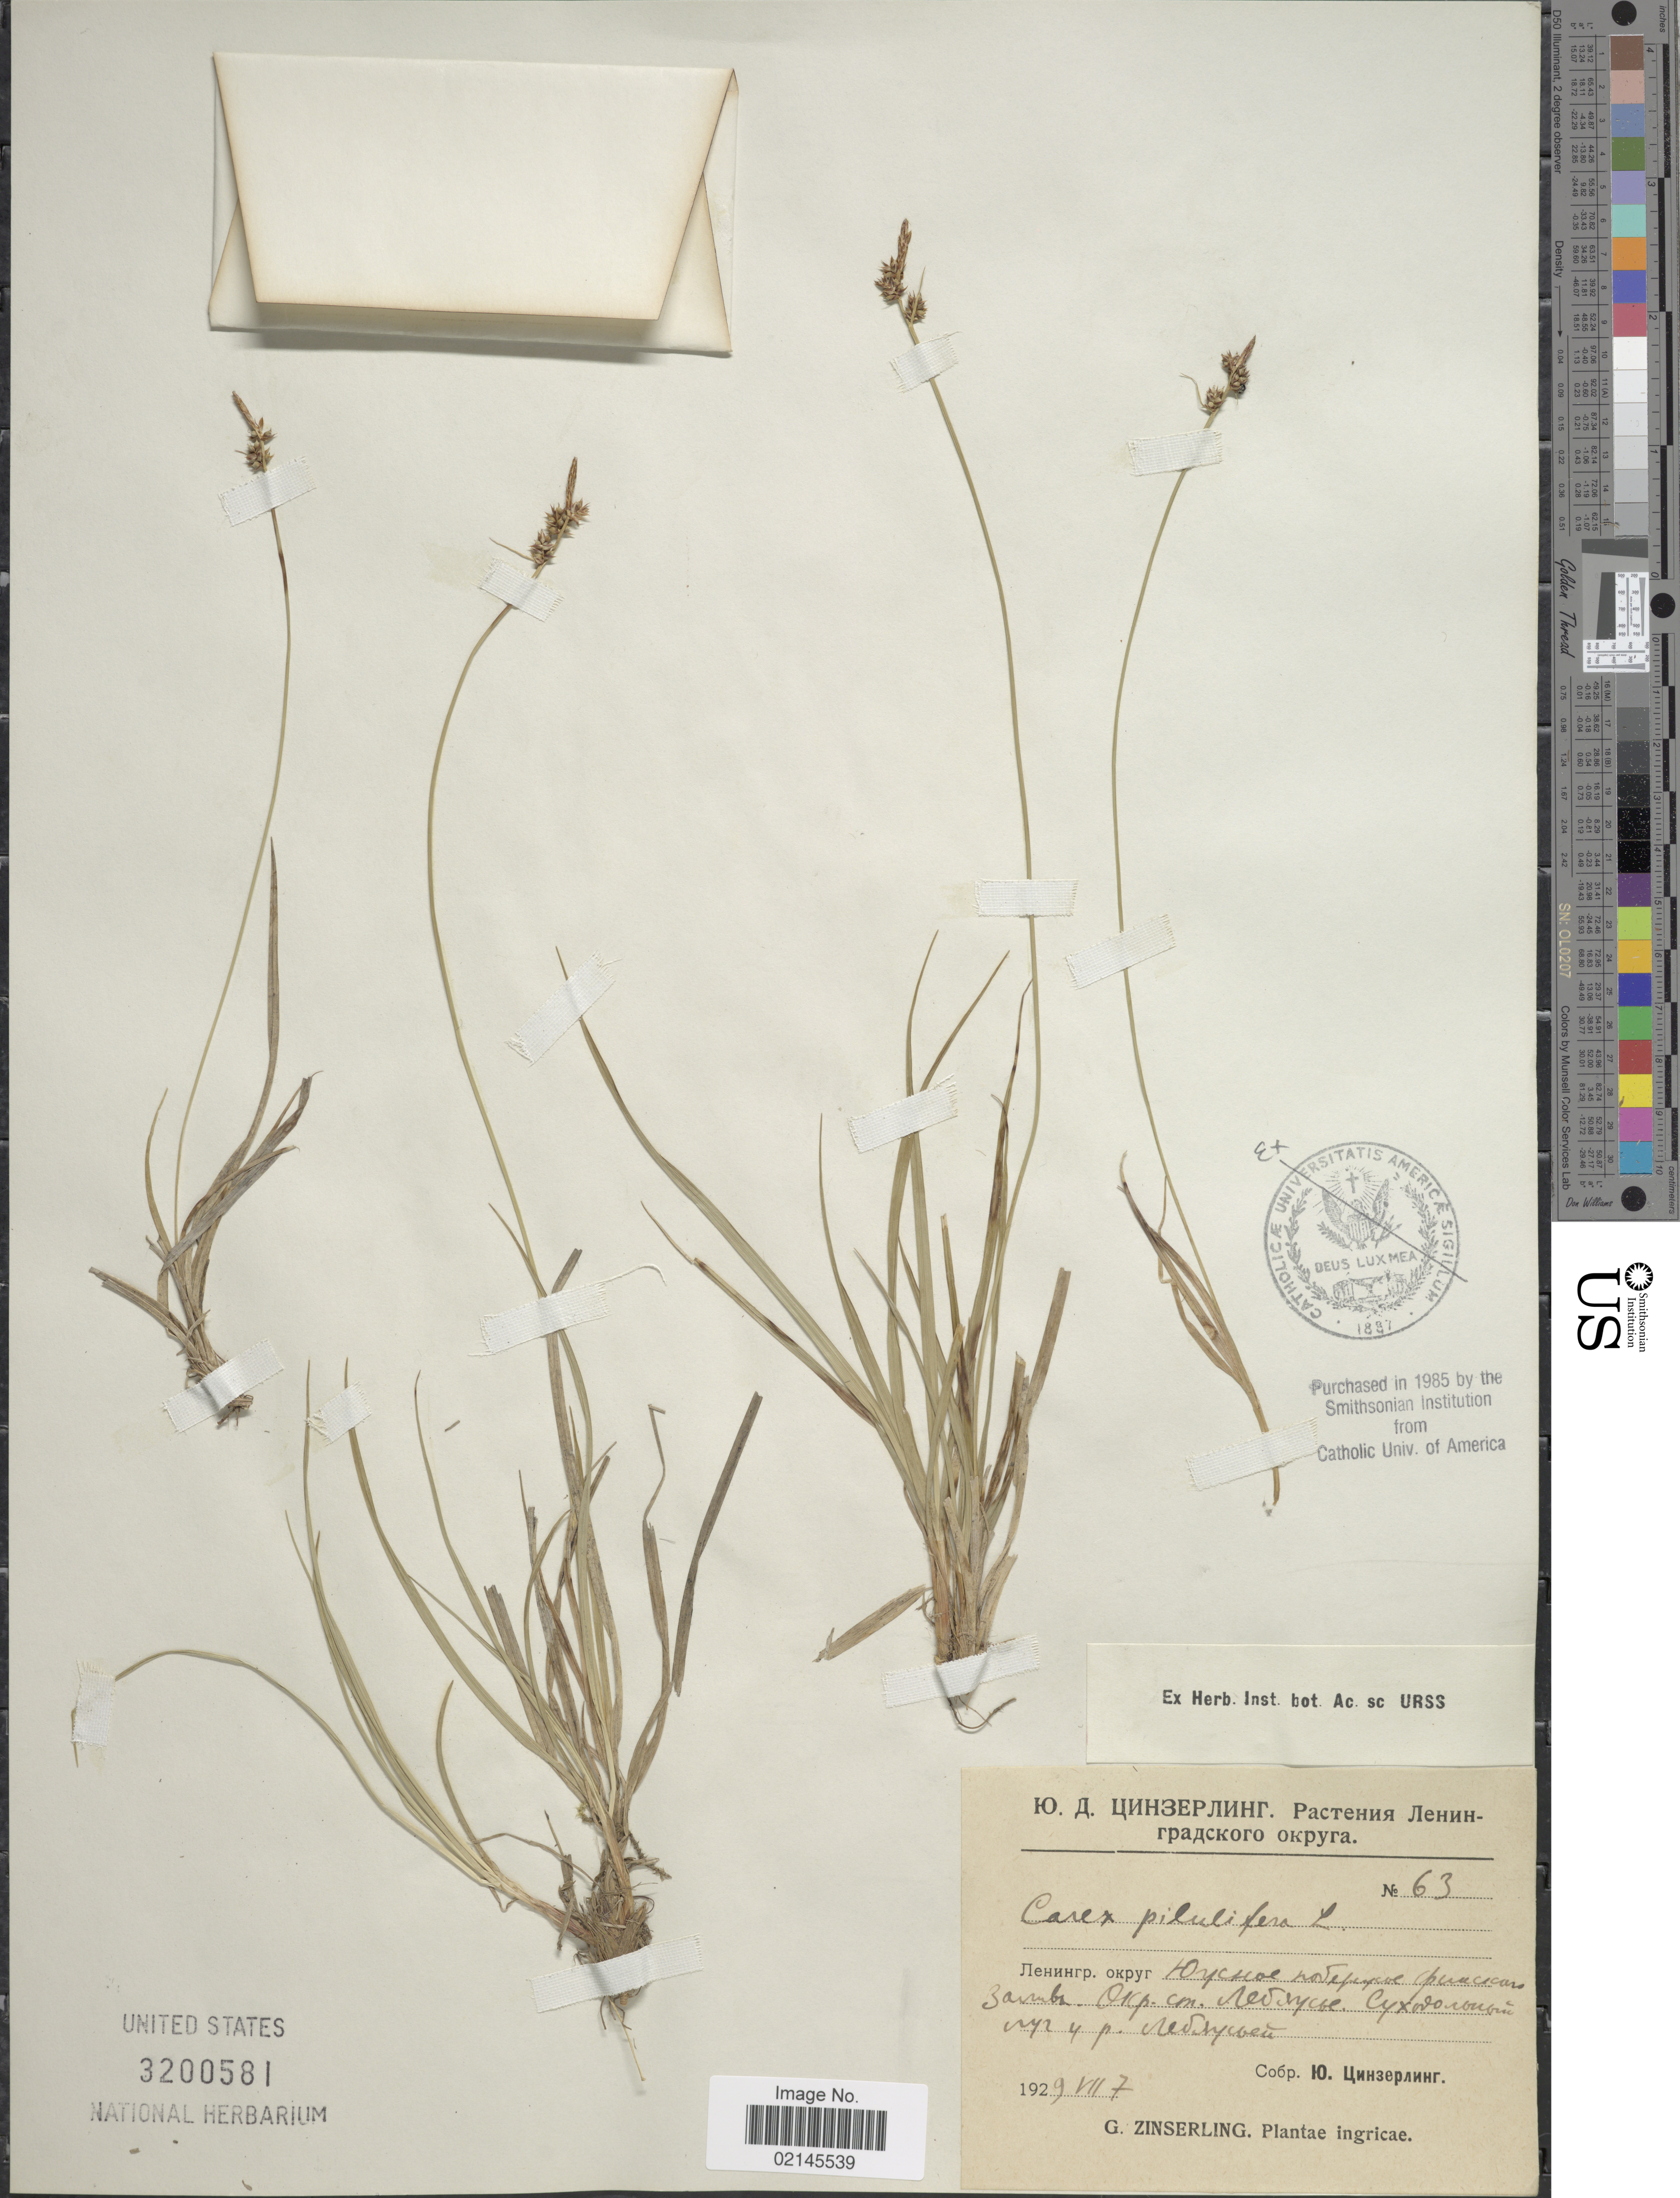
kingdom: Plantae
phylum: Tracheophyta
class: Liliopsida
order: Poales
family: Cyperaceae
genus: Carex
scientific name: Carex pilulifera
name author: L.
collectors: I. D. Zinserling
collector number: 63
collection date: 1929-07-07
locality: Ingricae, [Foreign script]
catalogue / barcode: US 3200581